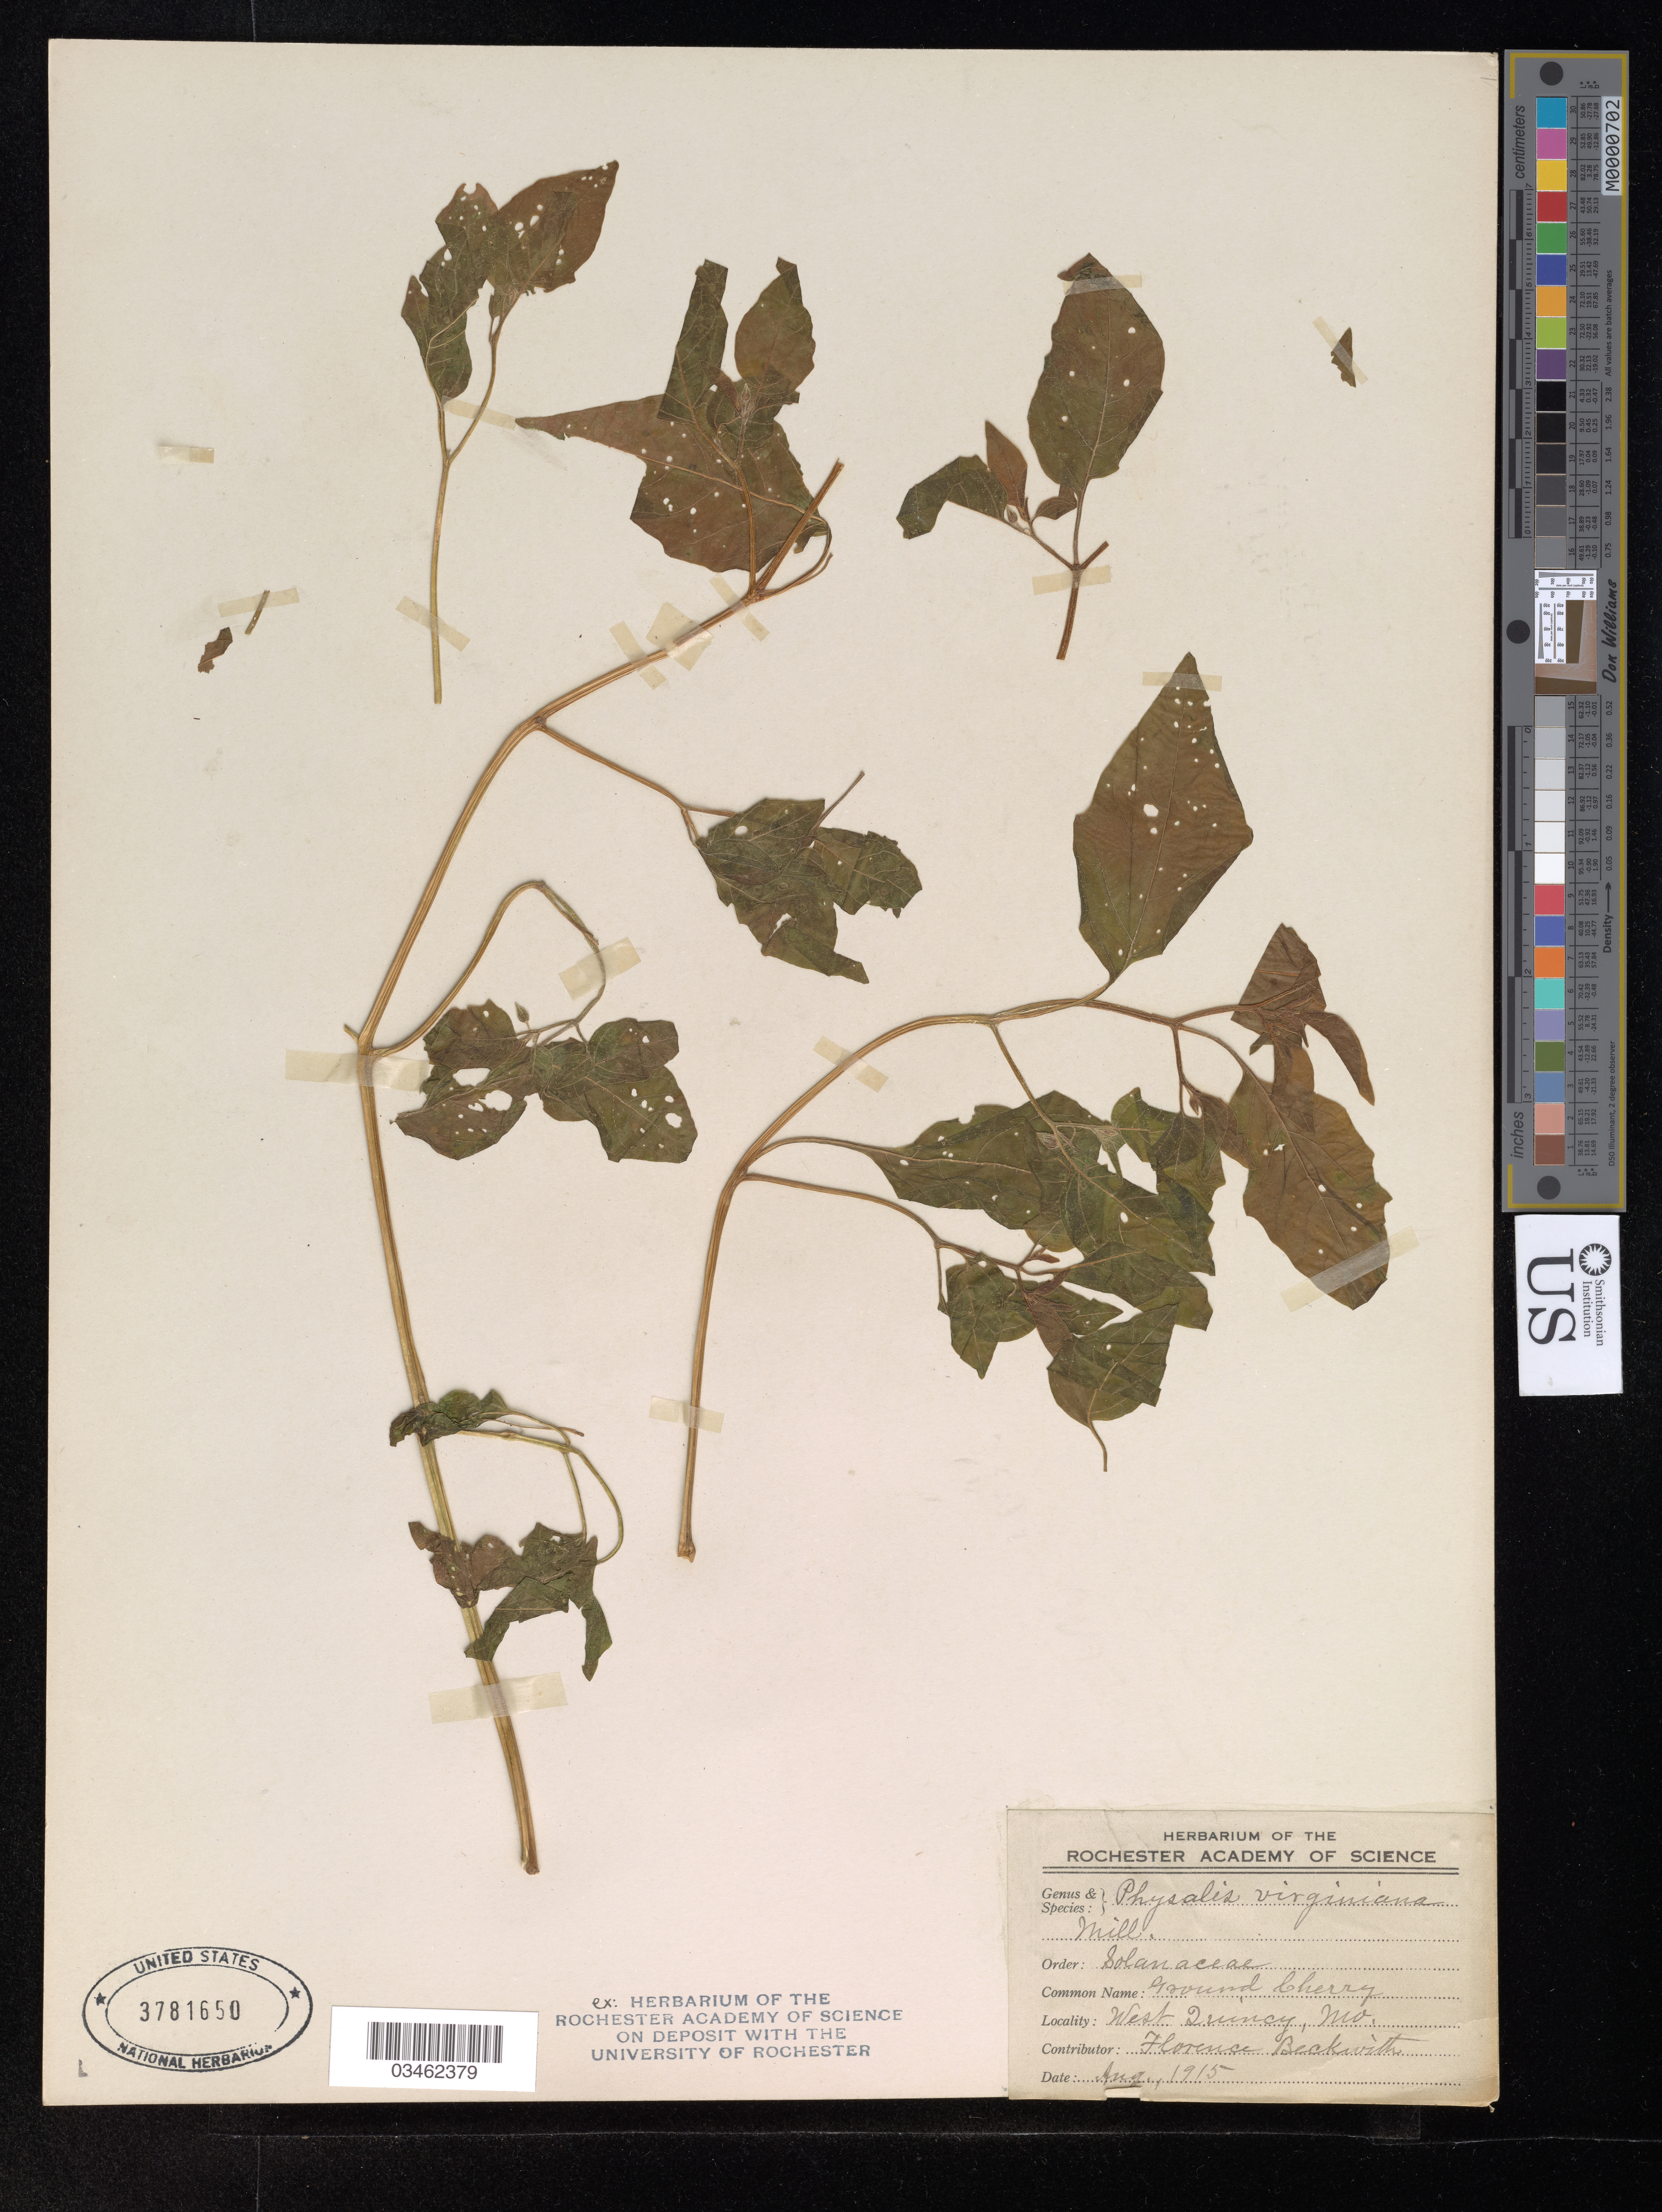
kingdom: Plantae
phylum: Tracheophyta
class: Magnoliopsida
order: Solanales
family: Solanaceae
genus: Physalis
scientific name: Physalis virginiana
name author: Mill.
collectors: e. ex herb. Rochester Academy of Science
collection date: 1915-08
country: United States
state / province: Missouri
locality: West Quincy.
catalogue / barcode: US 3781650